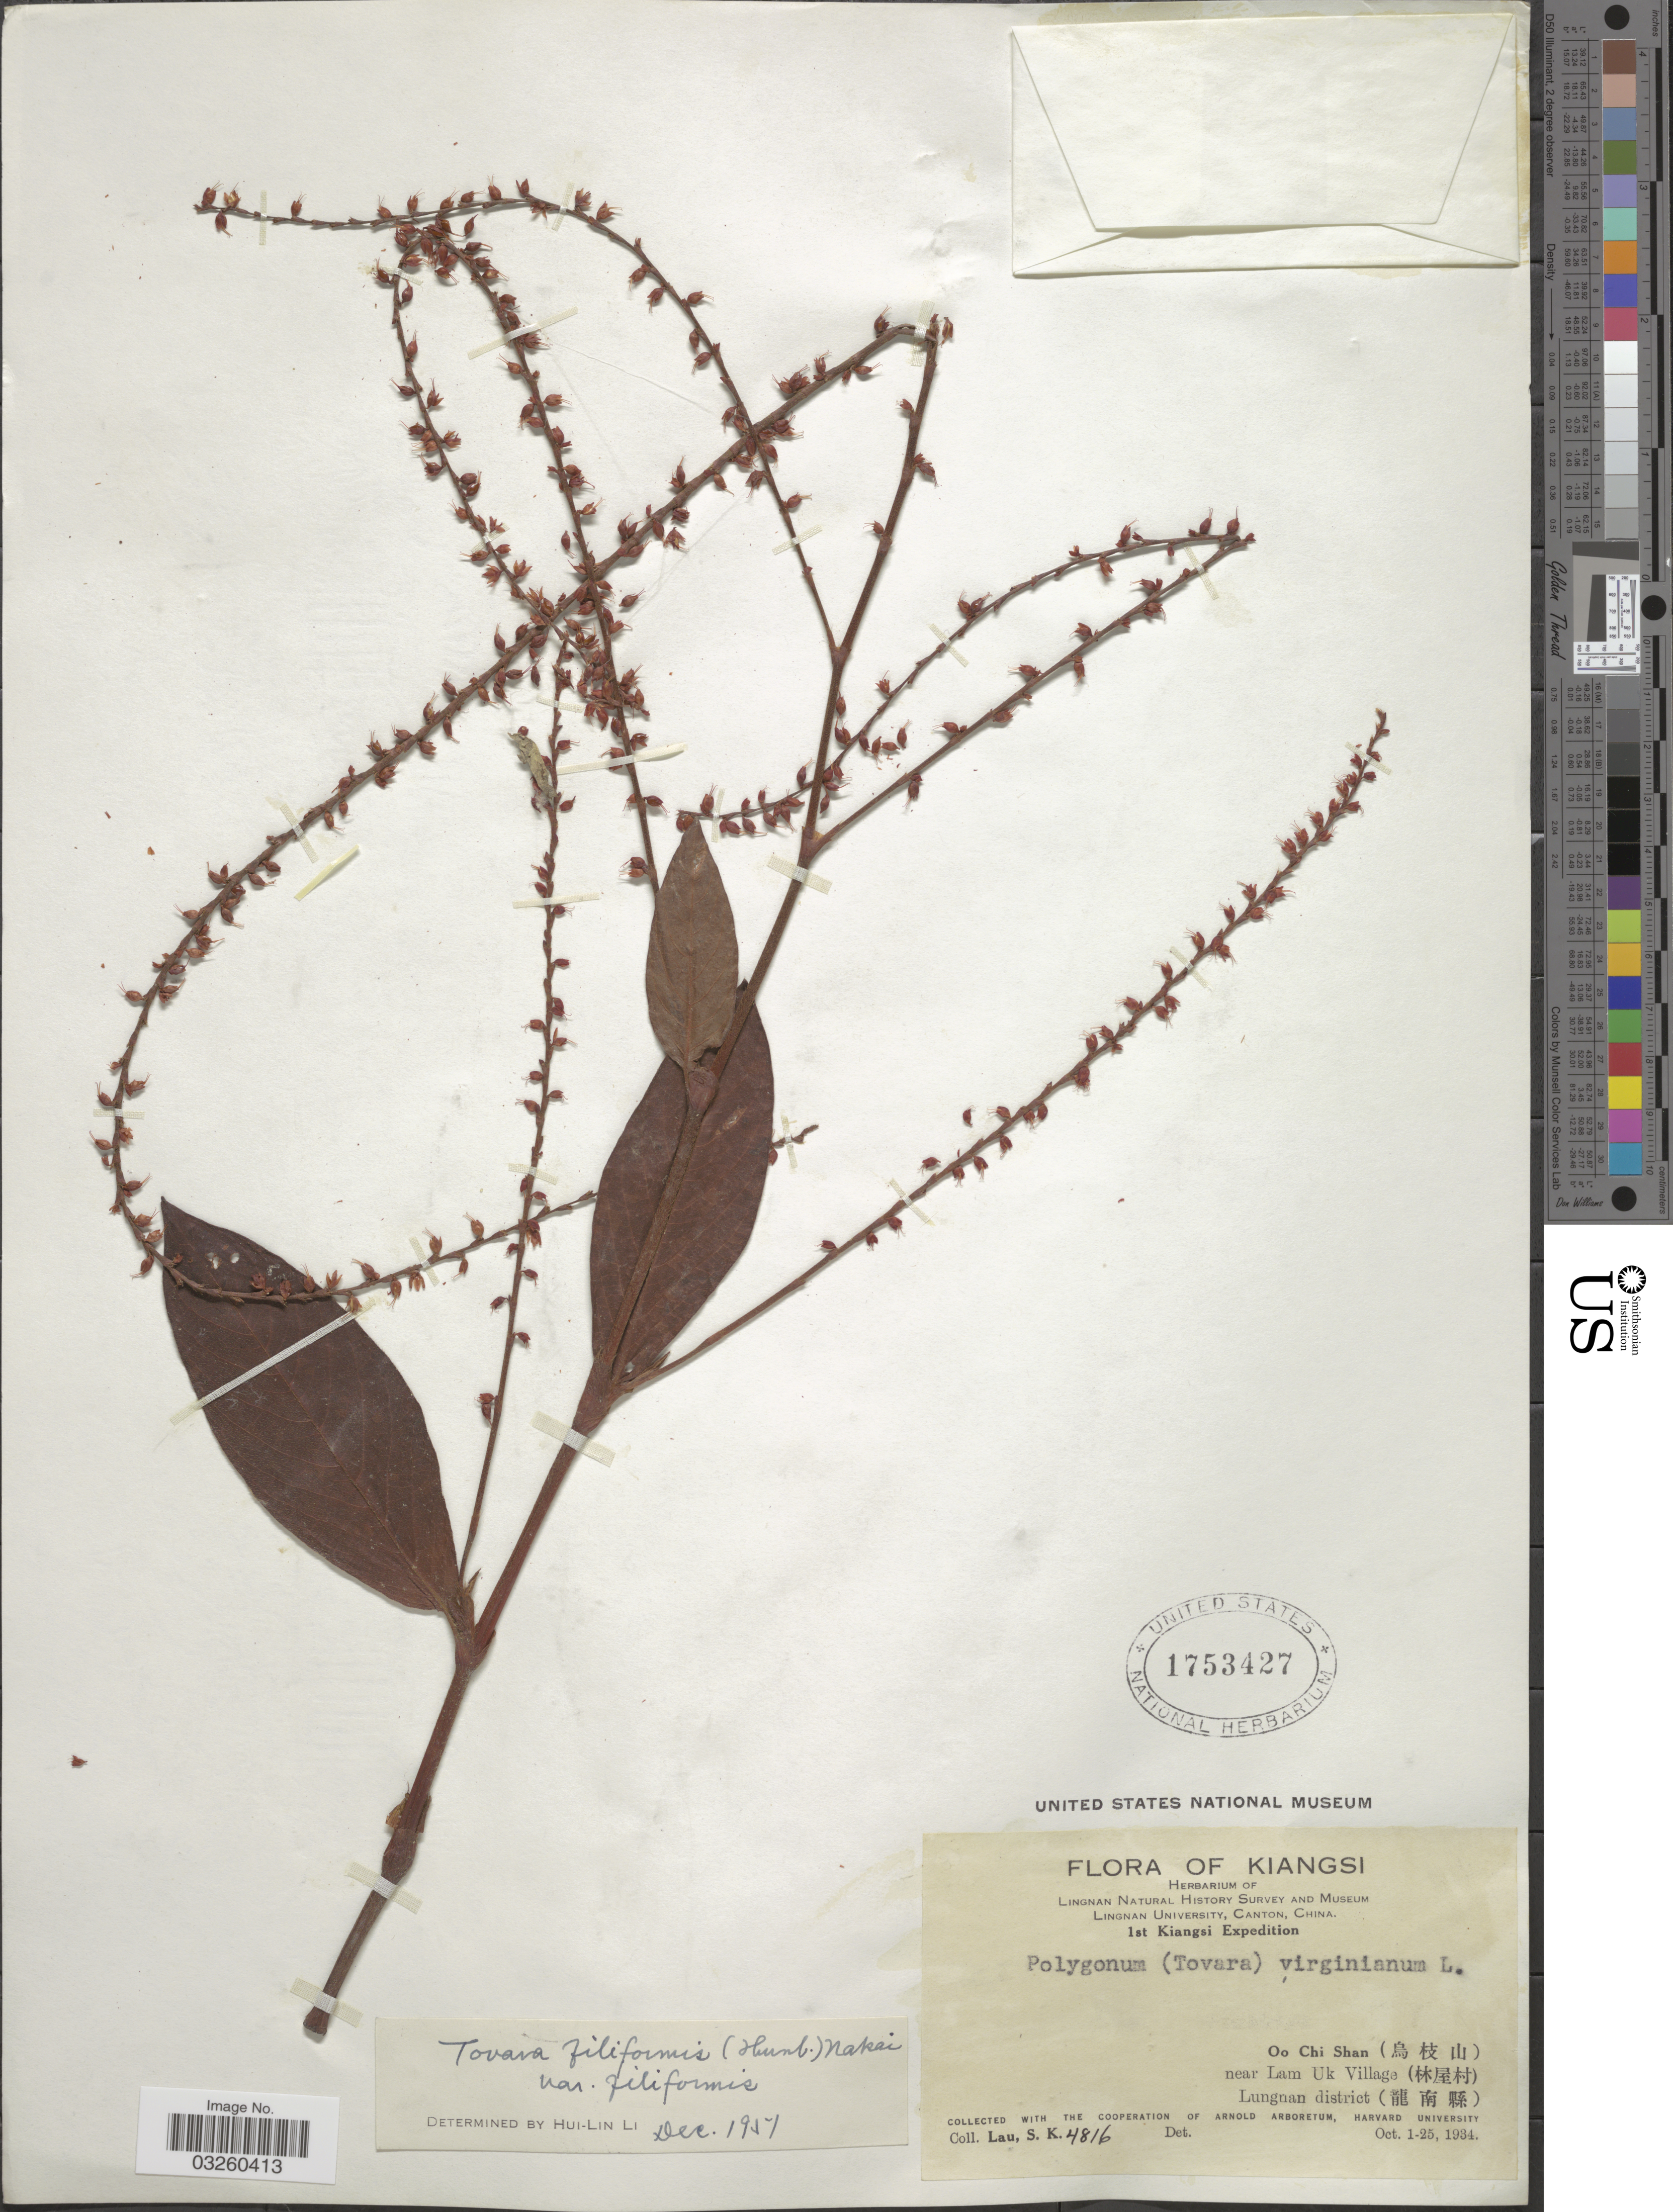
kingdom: Plantae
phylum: Tracheophyta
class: Magnoliopsida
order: Caryophyllales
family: Polygonaceae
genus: Persicaria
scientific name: Persicaria filiformis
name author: (Thunb.) Nakai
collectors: S. K. Lau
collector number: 4816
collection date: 1934-10-01/1934-10-25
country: China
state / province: Jiangxi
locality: Kiangsi. Oo Chi San (X), near Lam Uk Tung Village (X). Lugnan district (X).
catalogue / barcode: US 1753427